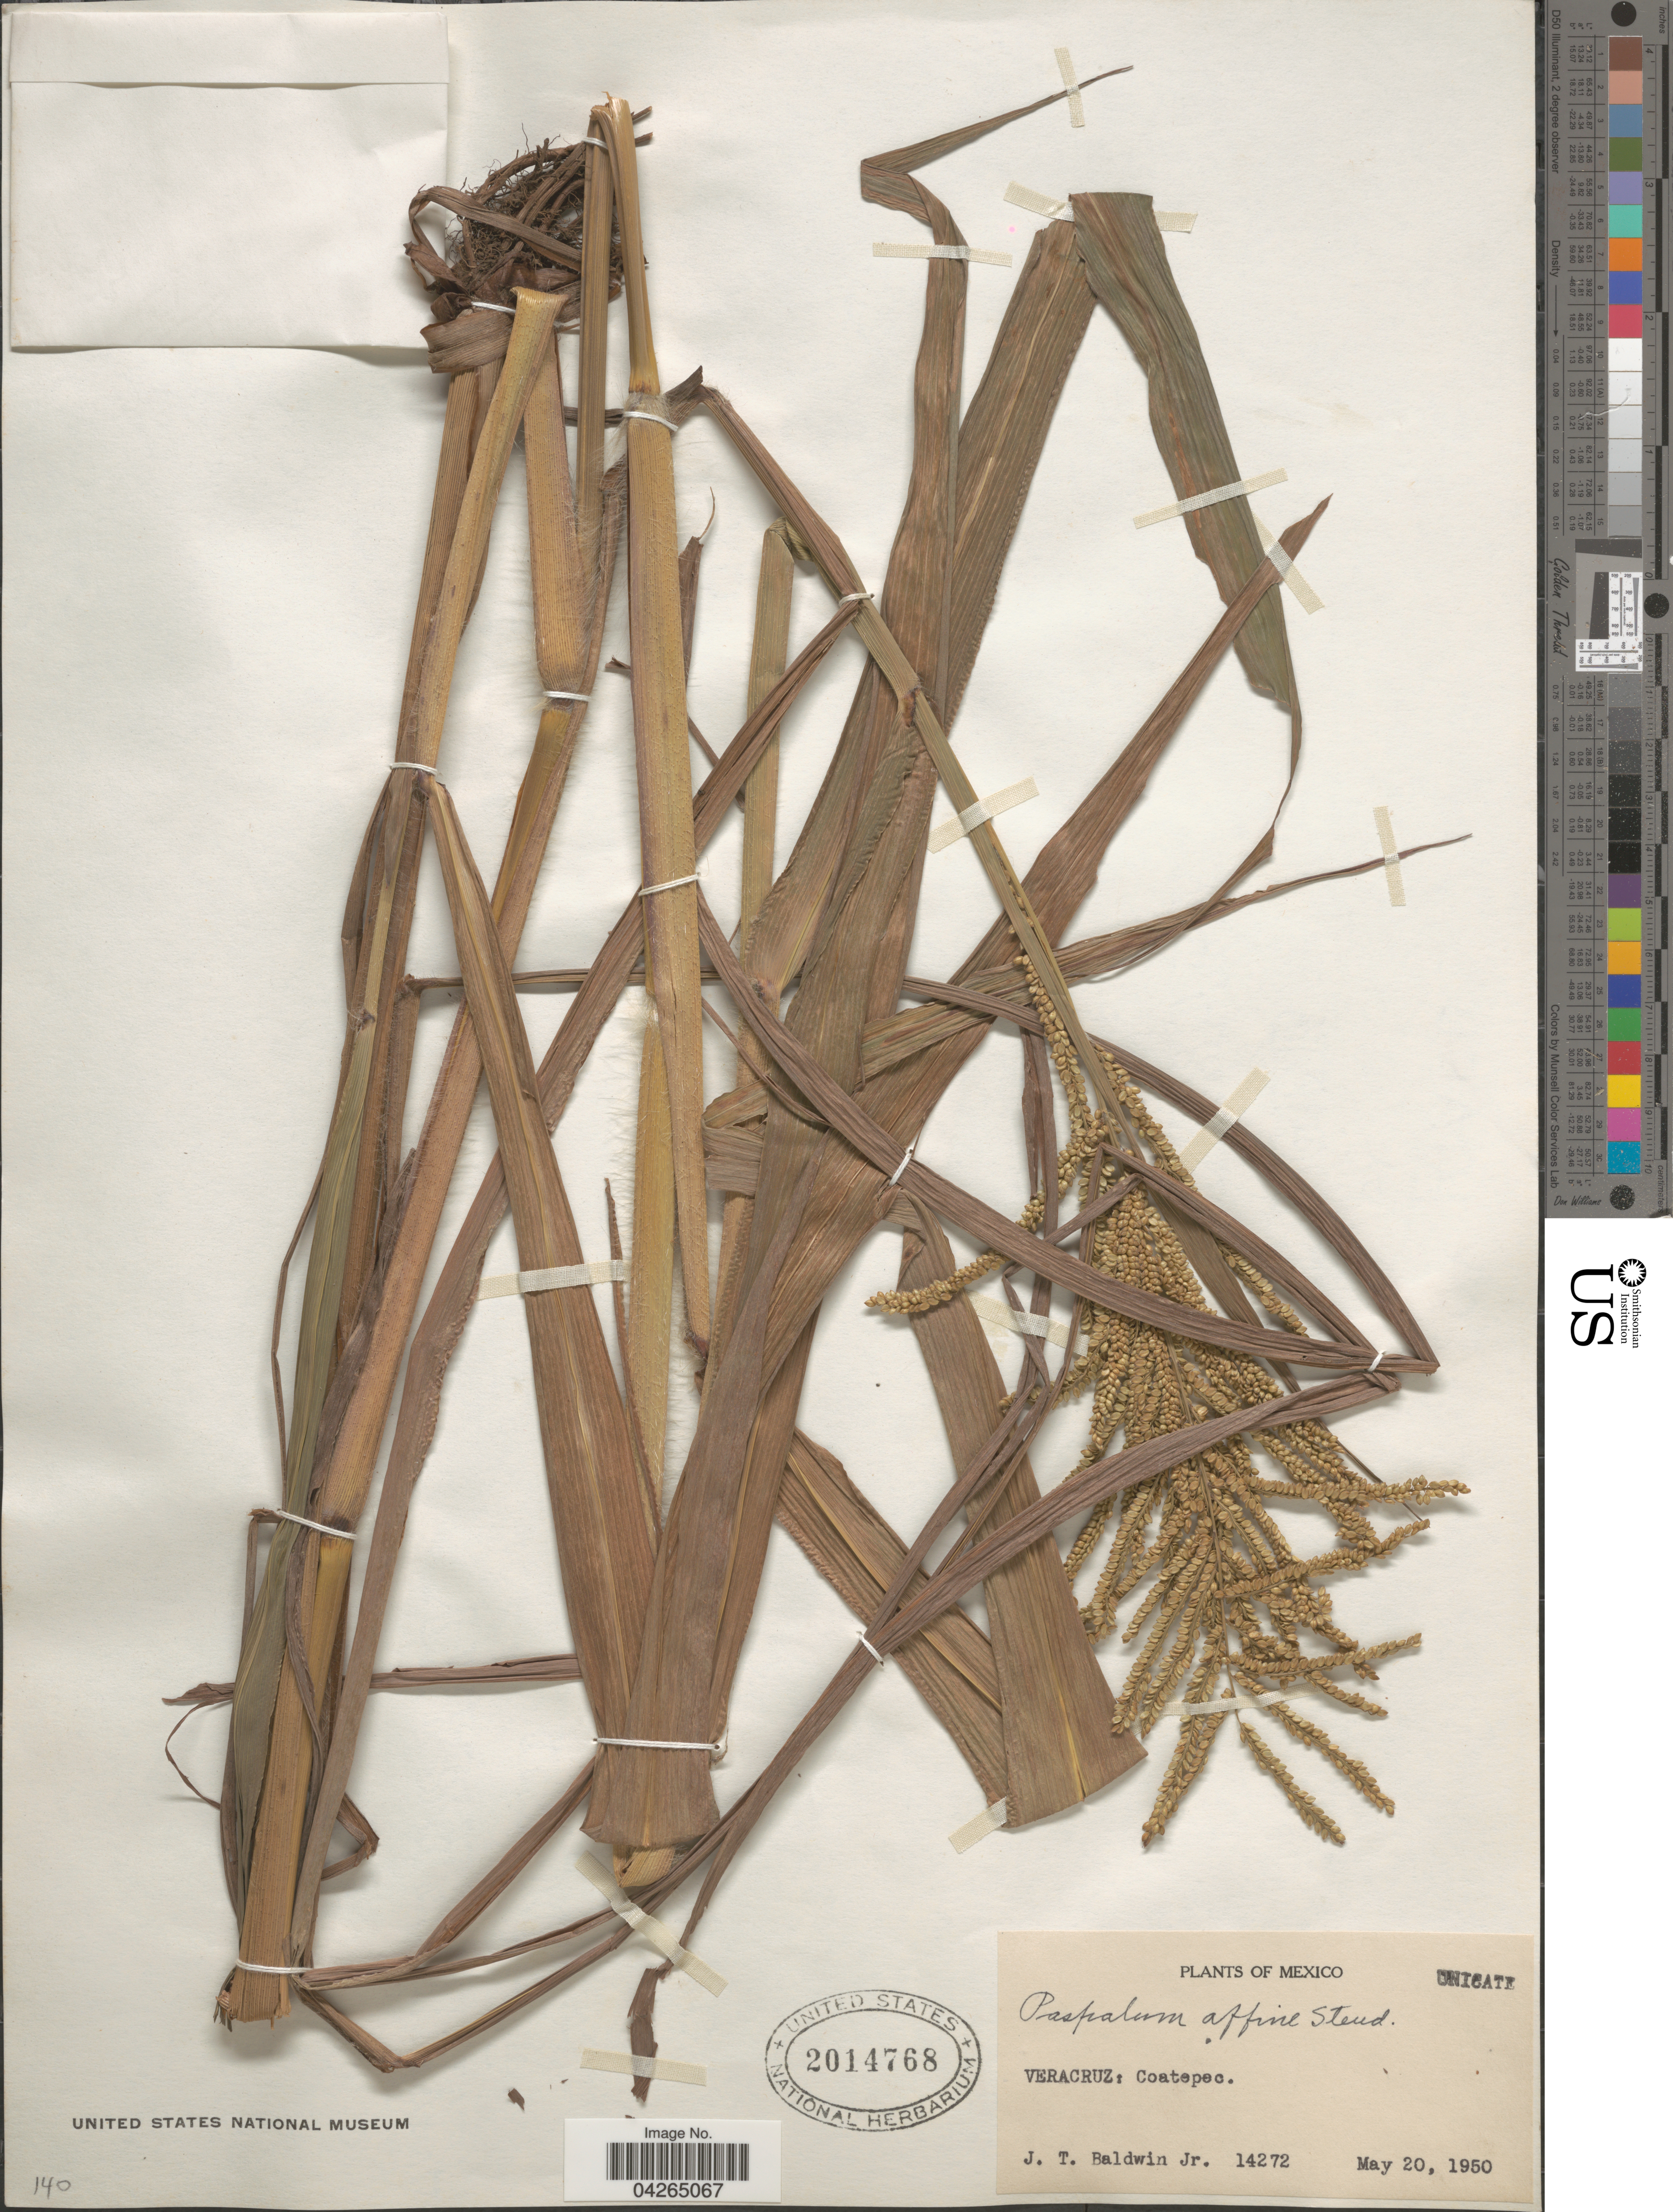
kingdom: Plantae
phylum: Tracheophyta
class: Liliopsida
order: Poales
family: Poaceae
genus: Paspalum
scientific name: Paspalum affine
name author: Steud.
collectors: J. T. Baldwin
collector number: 14272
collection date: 1950-05-20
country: Mexico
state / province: Veracruz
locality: Veracruz: Coatepec.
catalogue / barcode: US 2014768